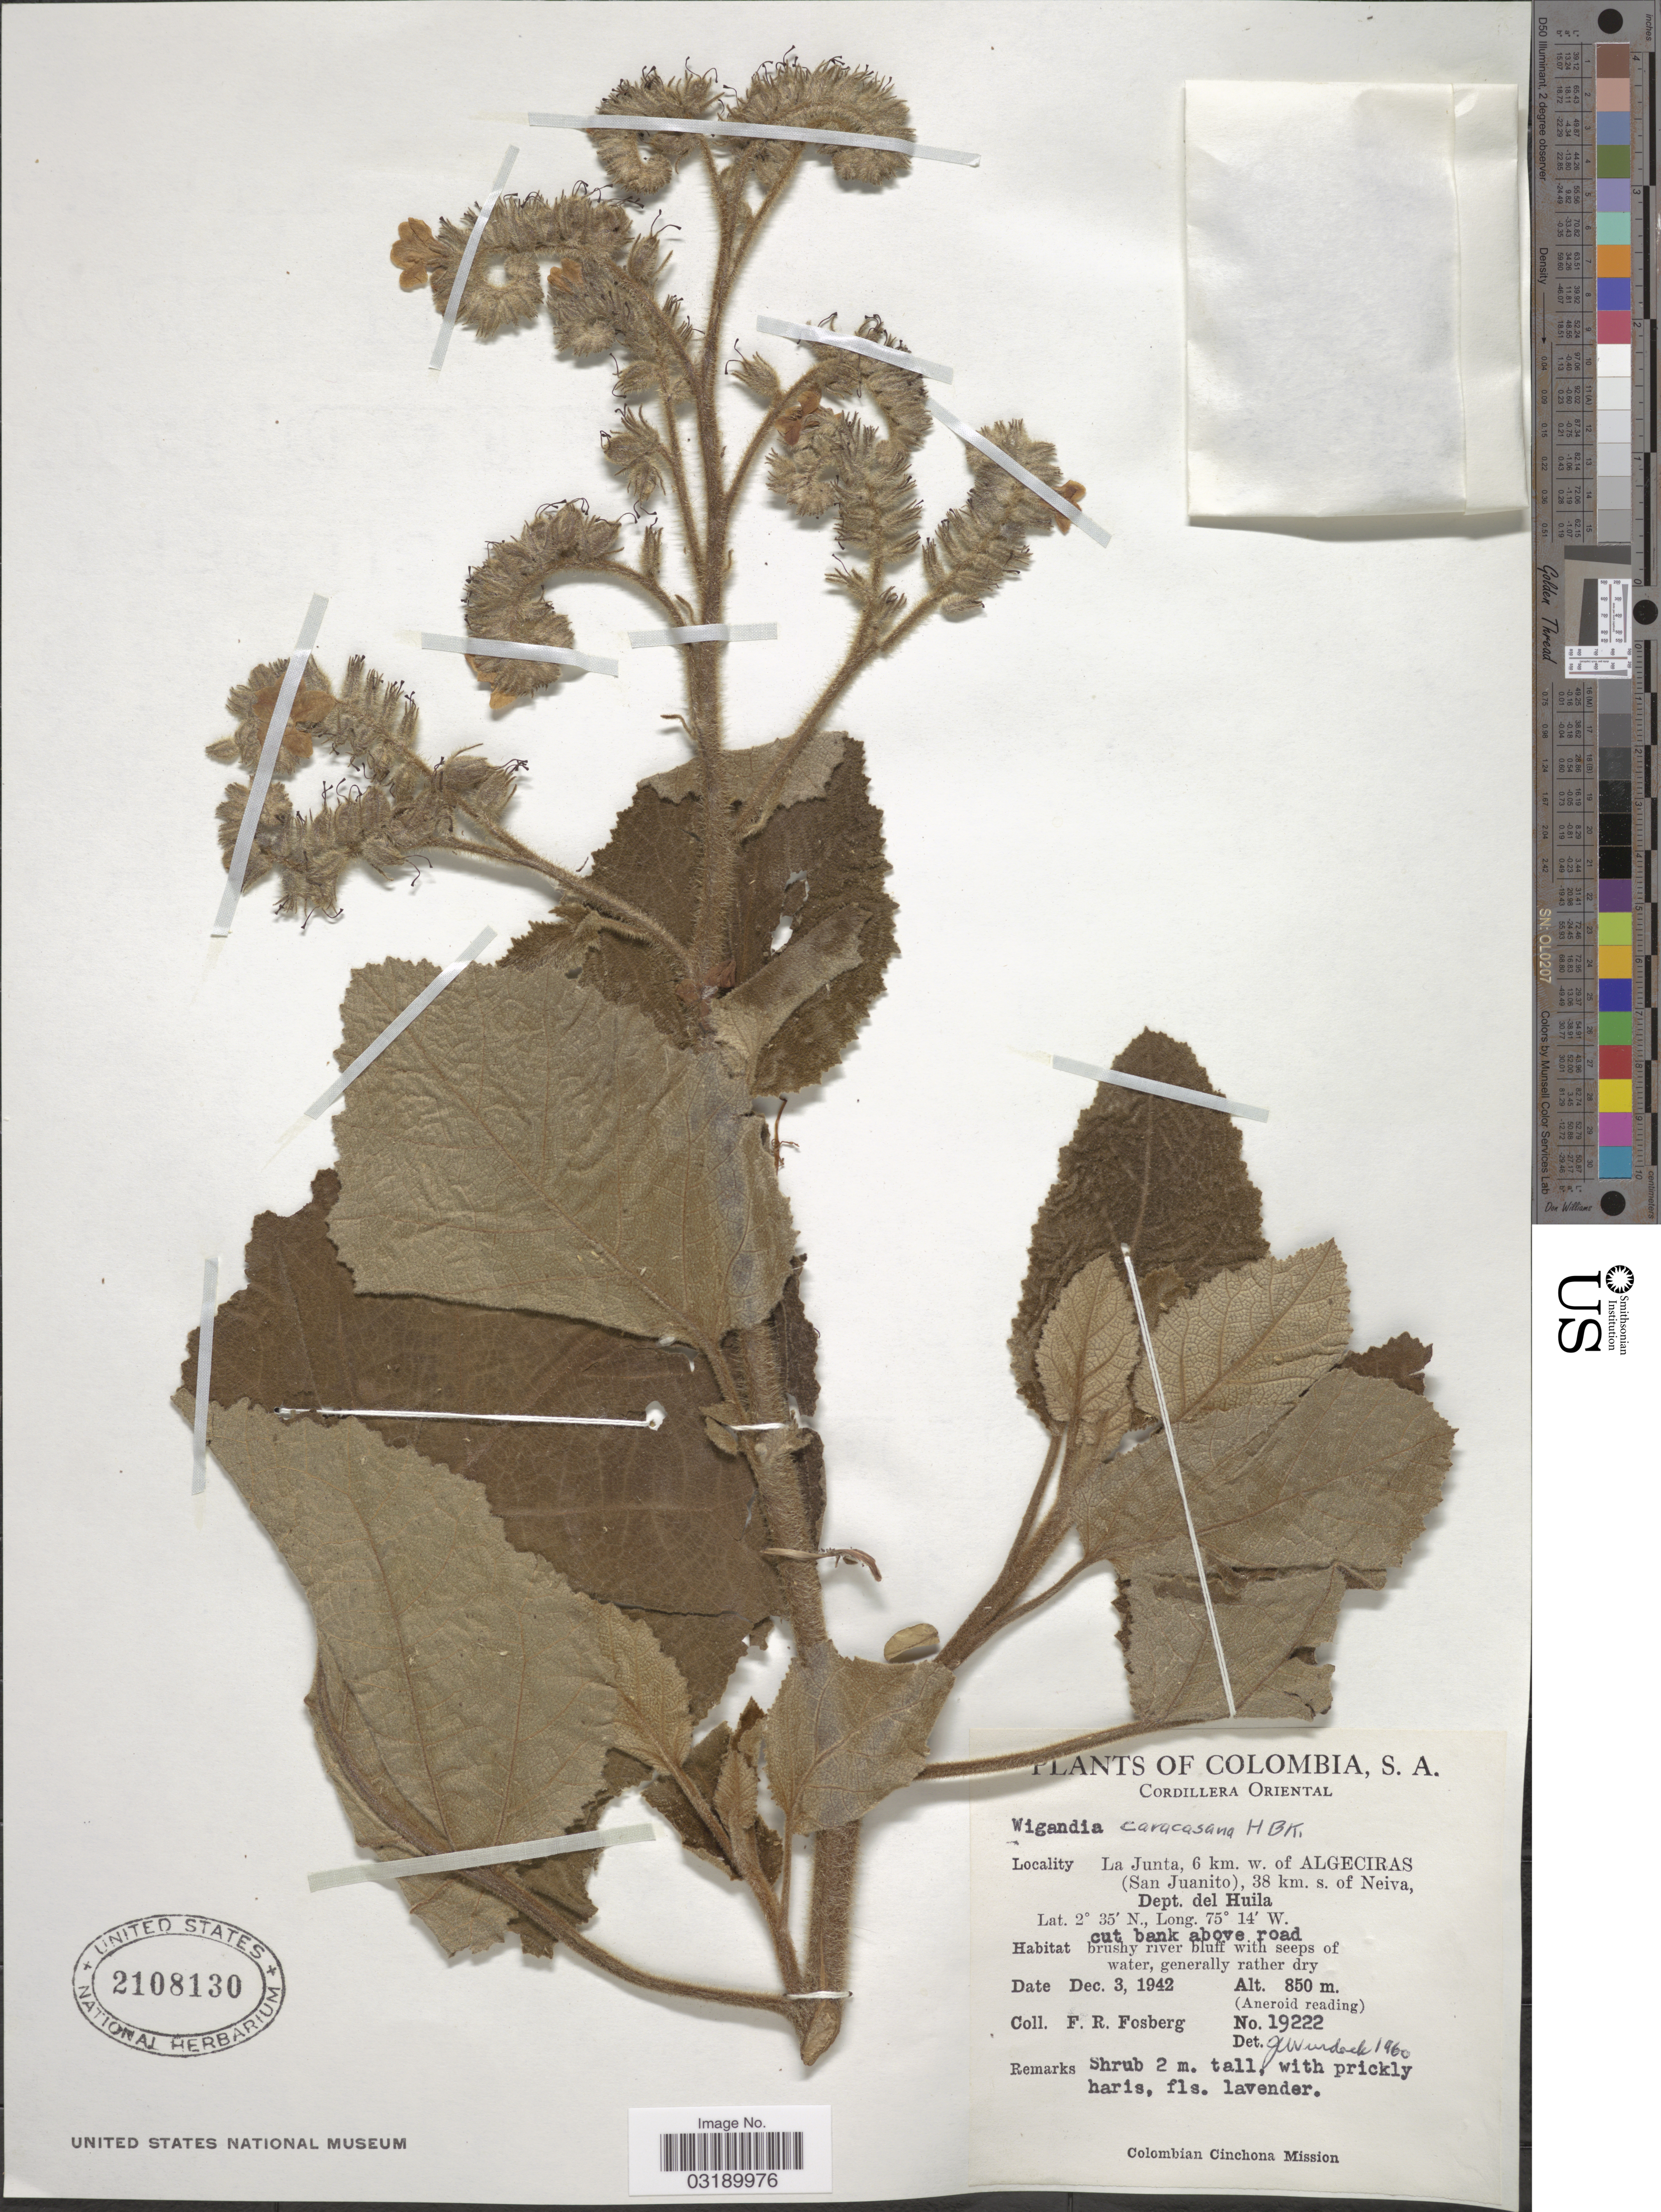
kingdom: Plantae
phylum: Tracheophyta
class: Magnoliopsida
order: Boraginales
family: Namaceae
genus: Wigandia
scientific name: Wigandia caracasana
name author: Kunth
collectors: F. R. Fosberg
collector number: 19222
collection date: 1942-12-03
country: Colombia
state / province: Huila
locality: Colombia, S. A. Eastern Cordillera. La Junta, 6 km. w. of Algeciras (San Juanito), 38 km. s. of Neiva, Dept. del Huila.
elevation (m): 850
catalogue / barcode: US 2108130